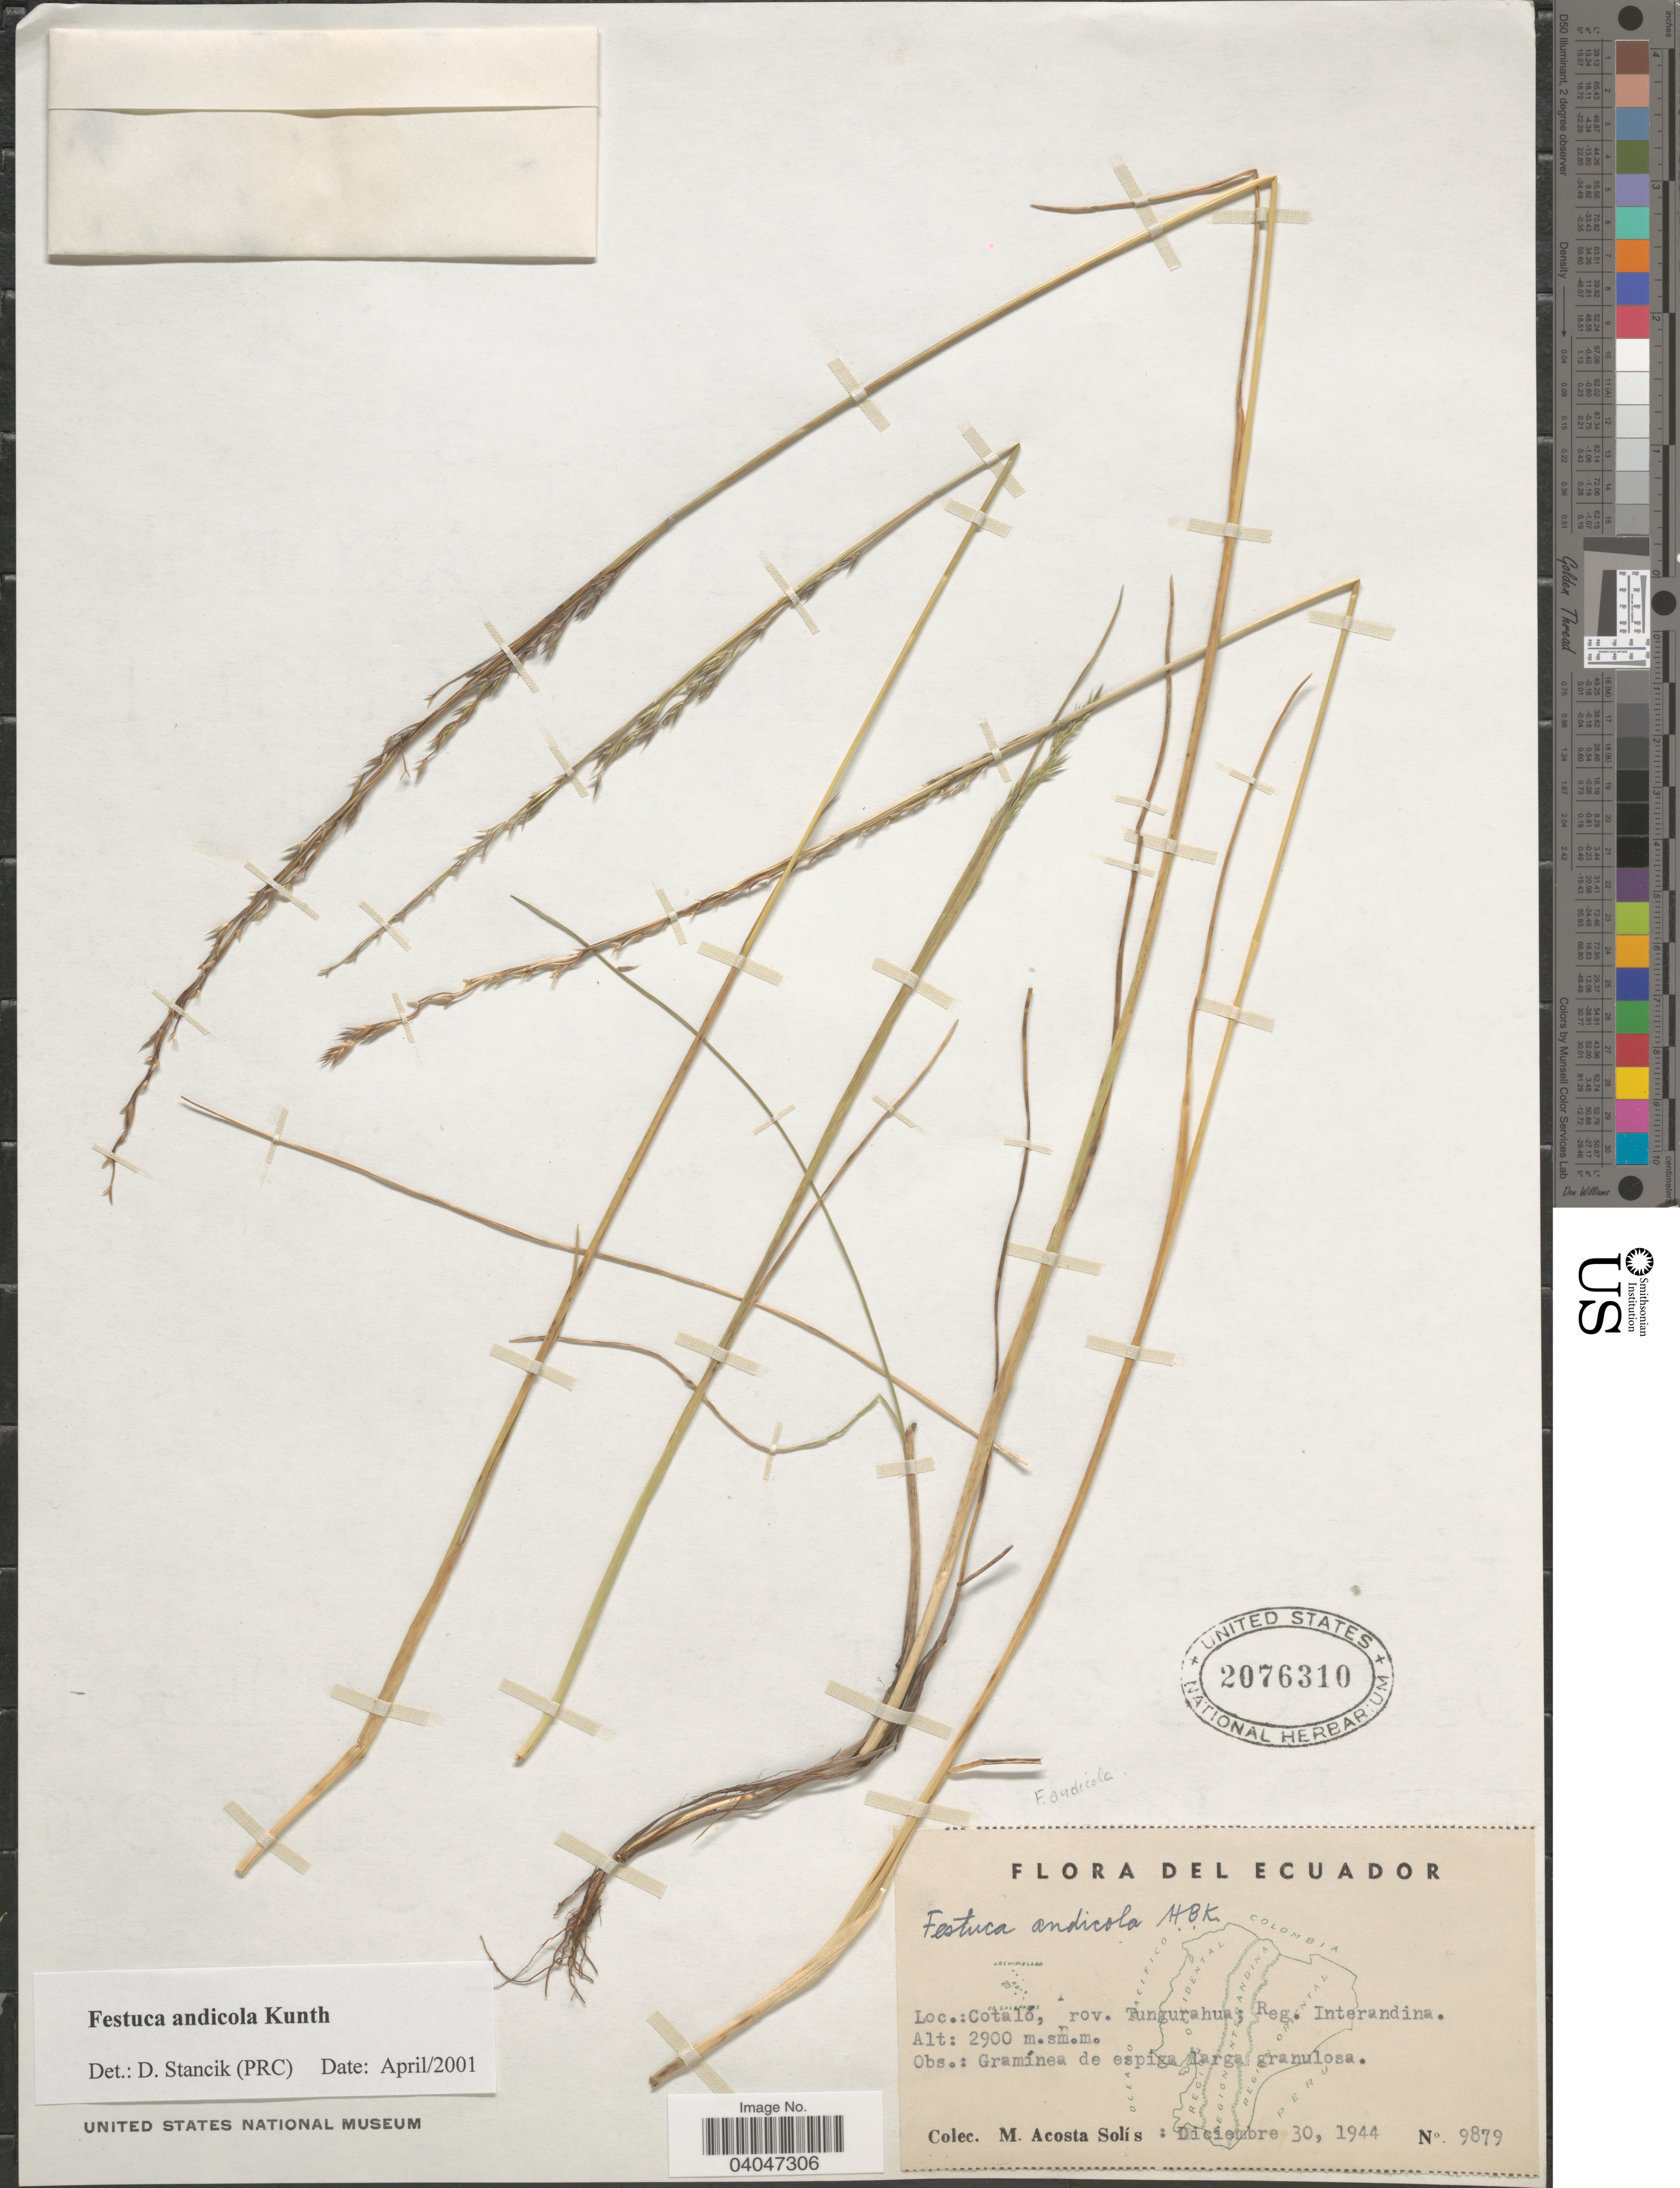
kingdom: Plantae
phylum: Tracheophyta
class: Liliopsida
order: Poales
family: Poaceae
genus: Festuca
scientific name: Festuca andicola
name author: Kunth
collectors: M. Acosta Solis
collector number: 9879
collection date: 1944-12-30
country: Ecuador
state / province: Tungurahua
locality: Cotaló; Reg. Interandina.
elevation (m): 2900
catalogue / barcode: US 2076310